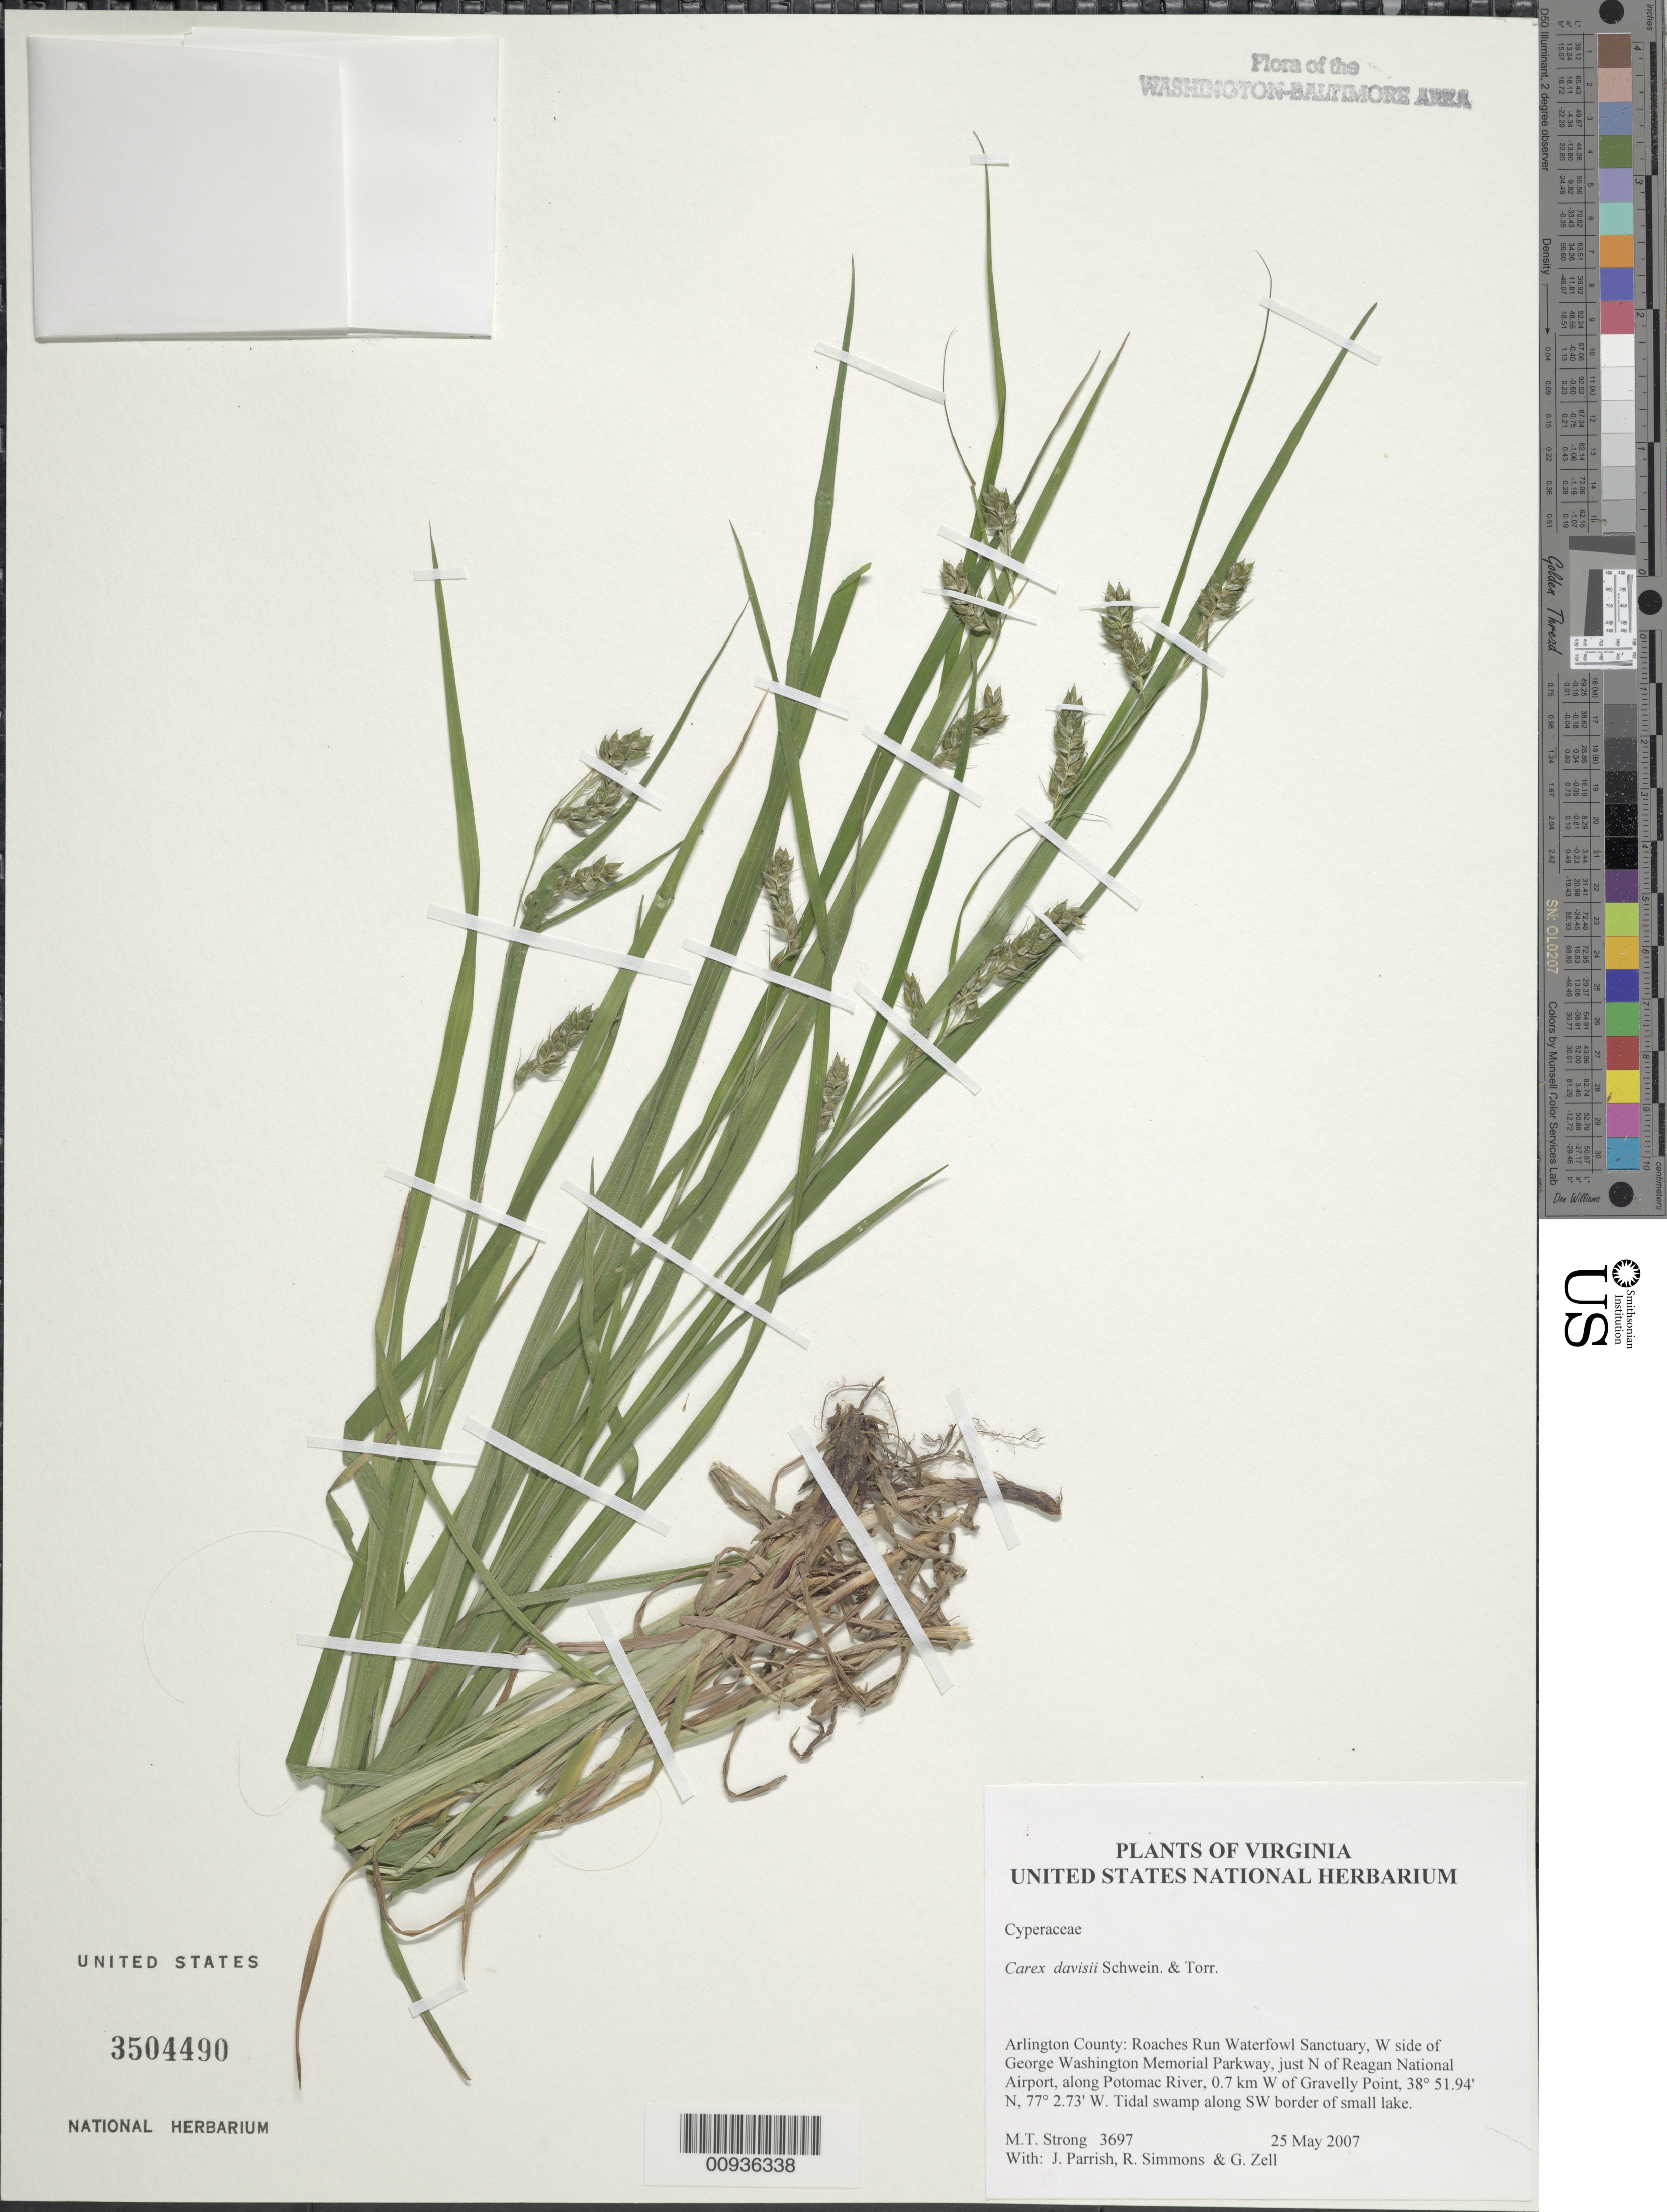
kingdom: Plantae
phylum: Tracheophyta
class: Liliopsida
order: Poales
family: Cyperaceae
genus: Carex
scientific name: Carex davisii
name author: Schwein. & Torr.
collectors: M. T. Strong, J. Parrish, R. Simmons & G. Zell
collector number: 3697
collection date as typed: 11 Sep 2006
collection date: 2006-09-11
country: United States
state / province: Virginia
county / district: Arlington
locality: Roaches Run Waterfowl Sanctuary, W side of George Washington Memorial Parkway, just N of Reagan National Airport, along Potomac River, 0.7 km W of Gravelly Point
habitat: tidal swamp along SW border of small lake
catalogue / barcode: US 3504490